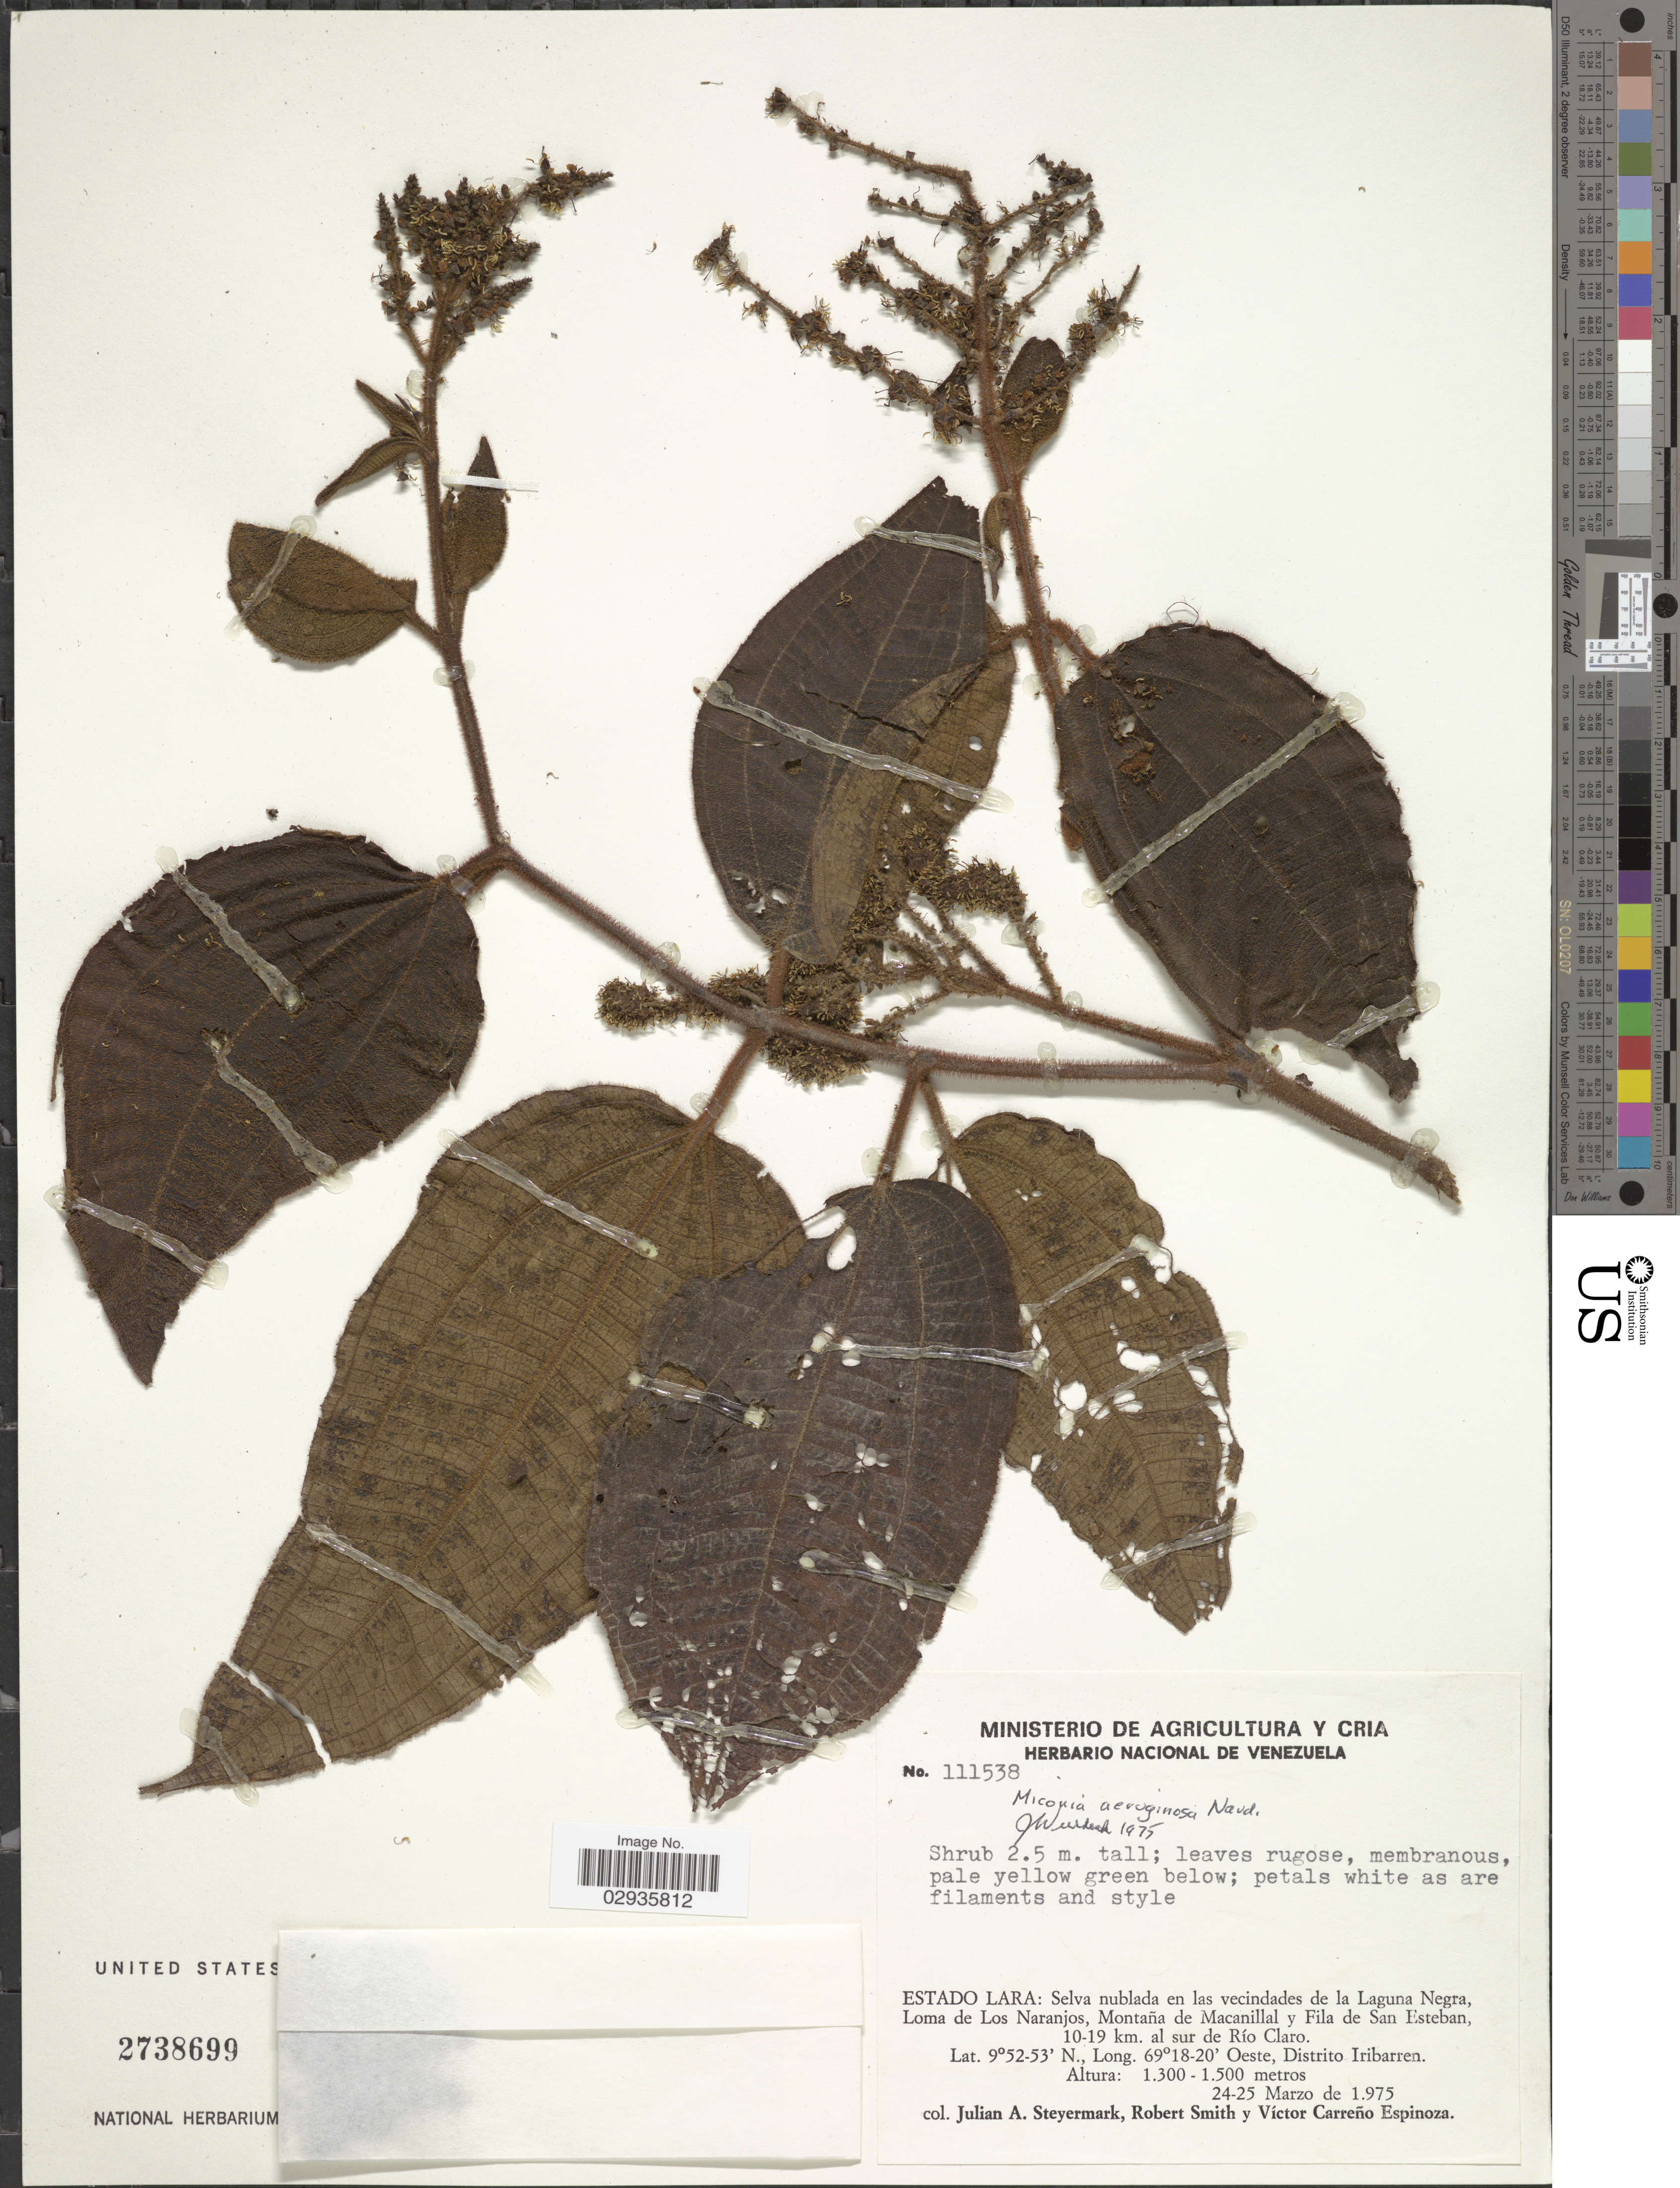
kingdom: Plantae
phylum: Tracheophyta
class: Magnoliopsida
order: Myrtales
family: Melastomataceae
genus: Miconia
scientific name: Miconia aeruginosa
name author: Naudin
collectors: J. Steyermark, R. F. Smith & V. Carreño E.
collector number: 111538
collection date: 1975-03-24/1975-03-25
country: Venezuela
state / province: Lara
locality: Selva nublada en las vecindades de la Laguna Negra, Loma de Los Naranjos, Montaña de Macanillal y Fila de San Esteban, 10-19 km. al sur de Río Claro, Distrito Iribarren.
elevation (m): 1300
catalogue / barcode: US 2738699